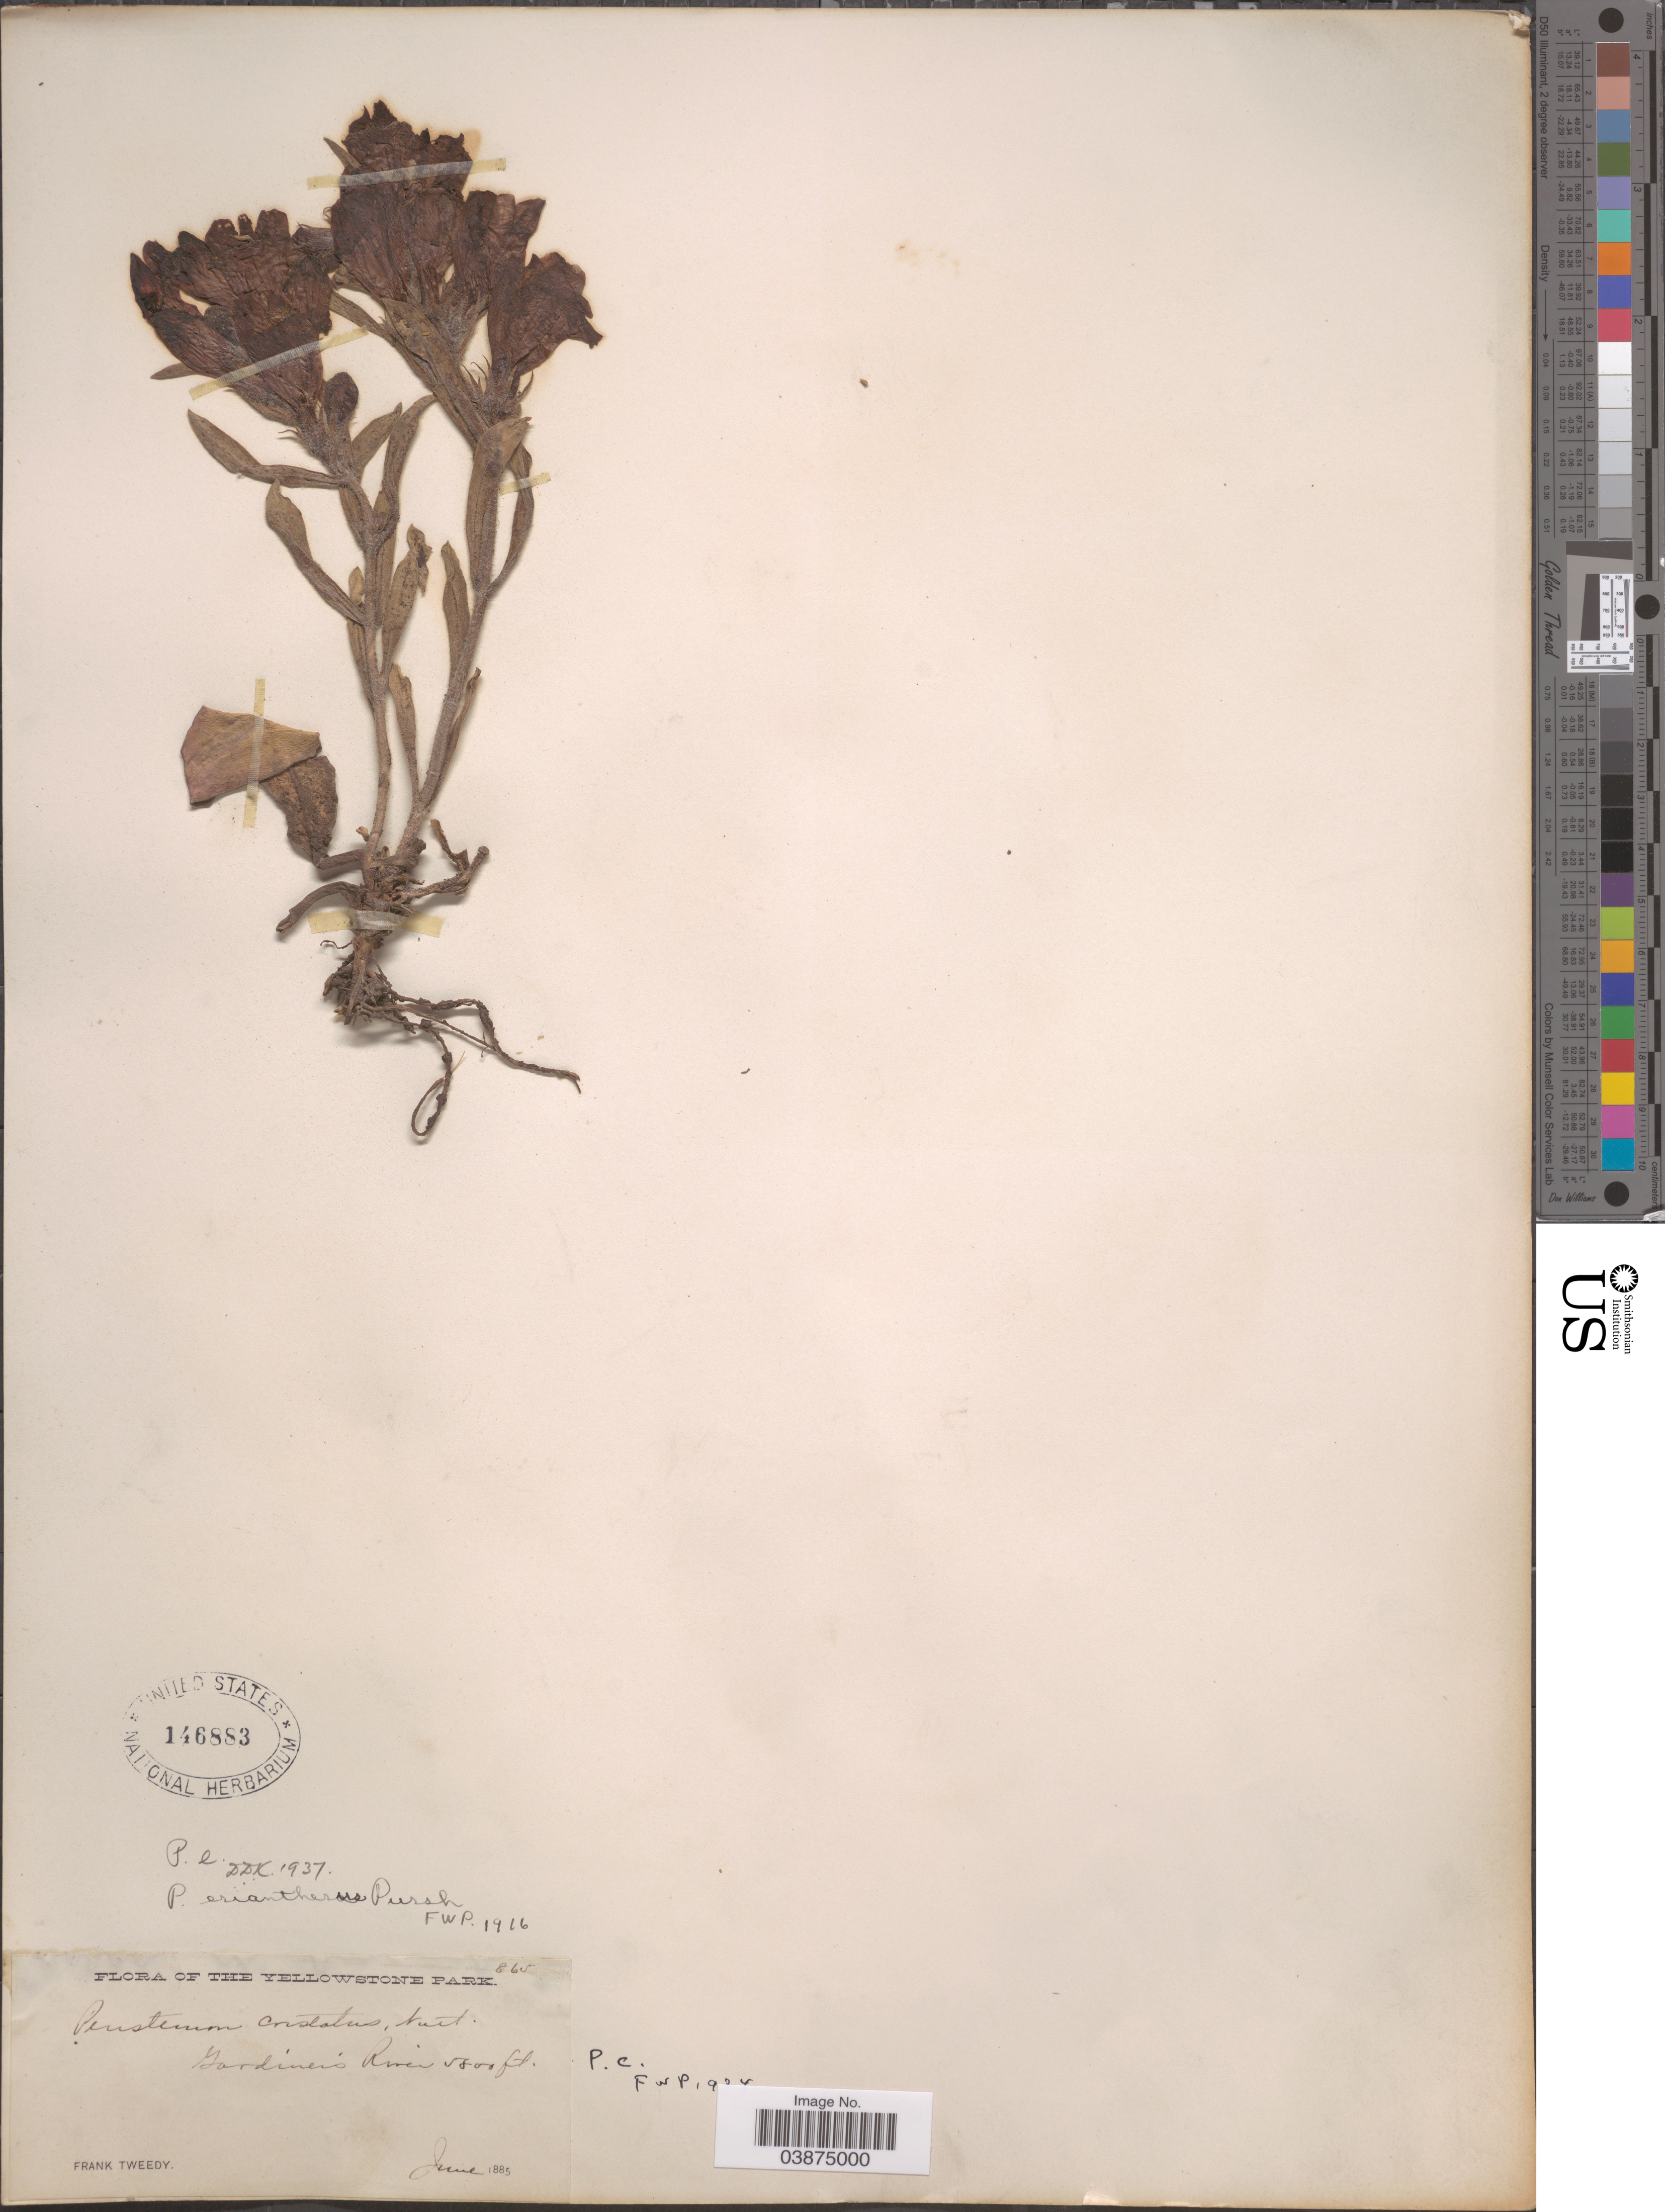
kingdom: Plantae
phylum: Tracheophyta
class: Magnoliopsida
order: Lamiales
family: Plantaginaceae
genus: Penstemon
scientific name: Penstemon eriantherus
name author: Pursh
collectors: F. Tweedy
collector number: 865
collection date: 1885-06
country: United States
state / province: Wyoming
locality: The Yellowstone Park. Gardiner's River.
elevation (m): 1768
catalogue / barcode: US 146883